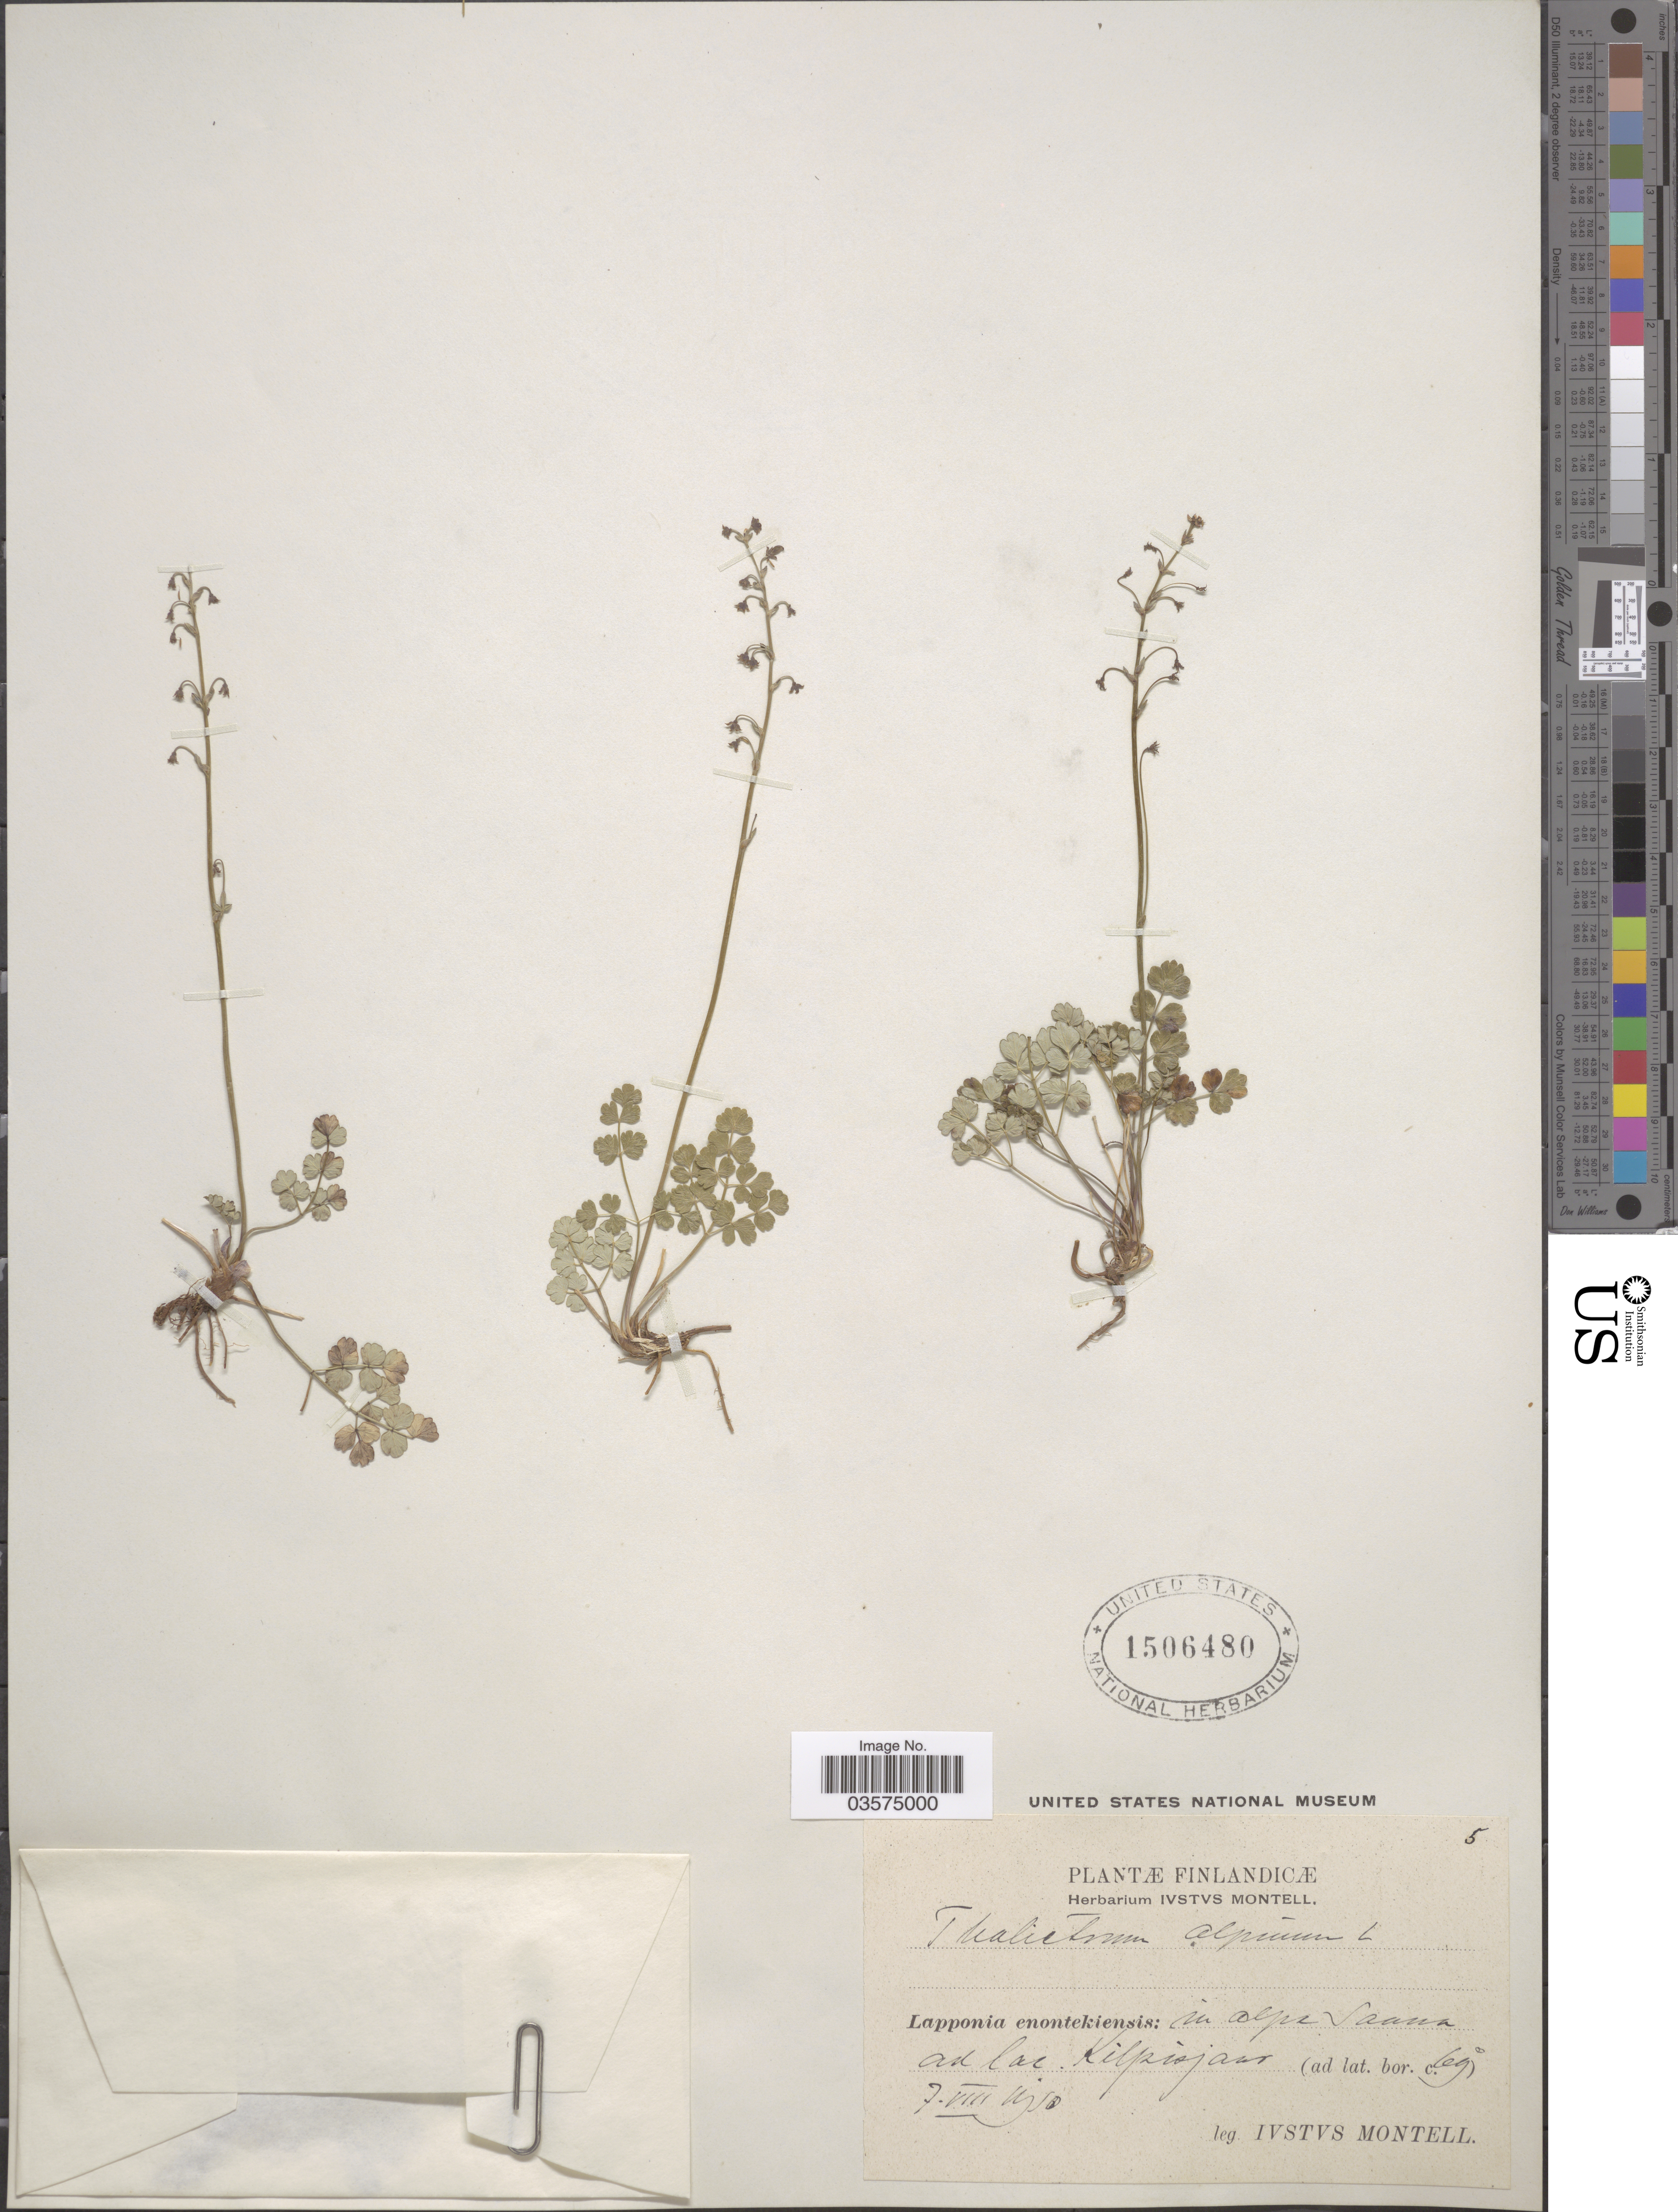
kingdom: Plantae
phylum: Tracheophyta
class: Magnoliopsida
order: Ranunculales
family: Ranunculaceae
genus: Thalictrum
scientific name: Thalictrum alpinum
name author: L.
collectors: I. Montell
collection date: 1950-08-07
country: Finland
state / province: Lappi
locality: Finlandicæ. Lapponia enontekiensis: in alps Saana ad lac. Kilpisjaar.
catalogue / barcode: US 1506480